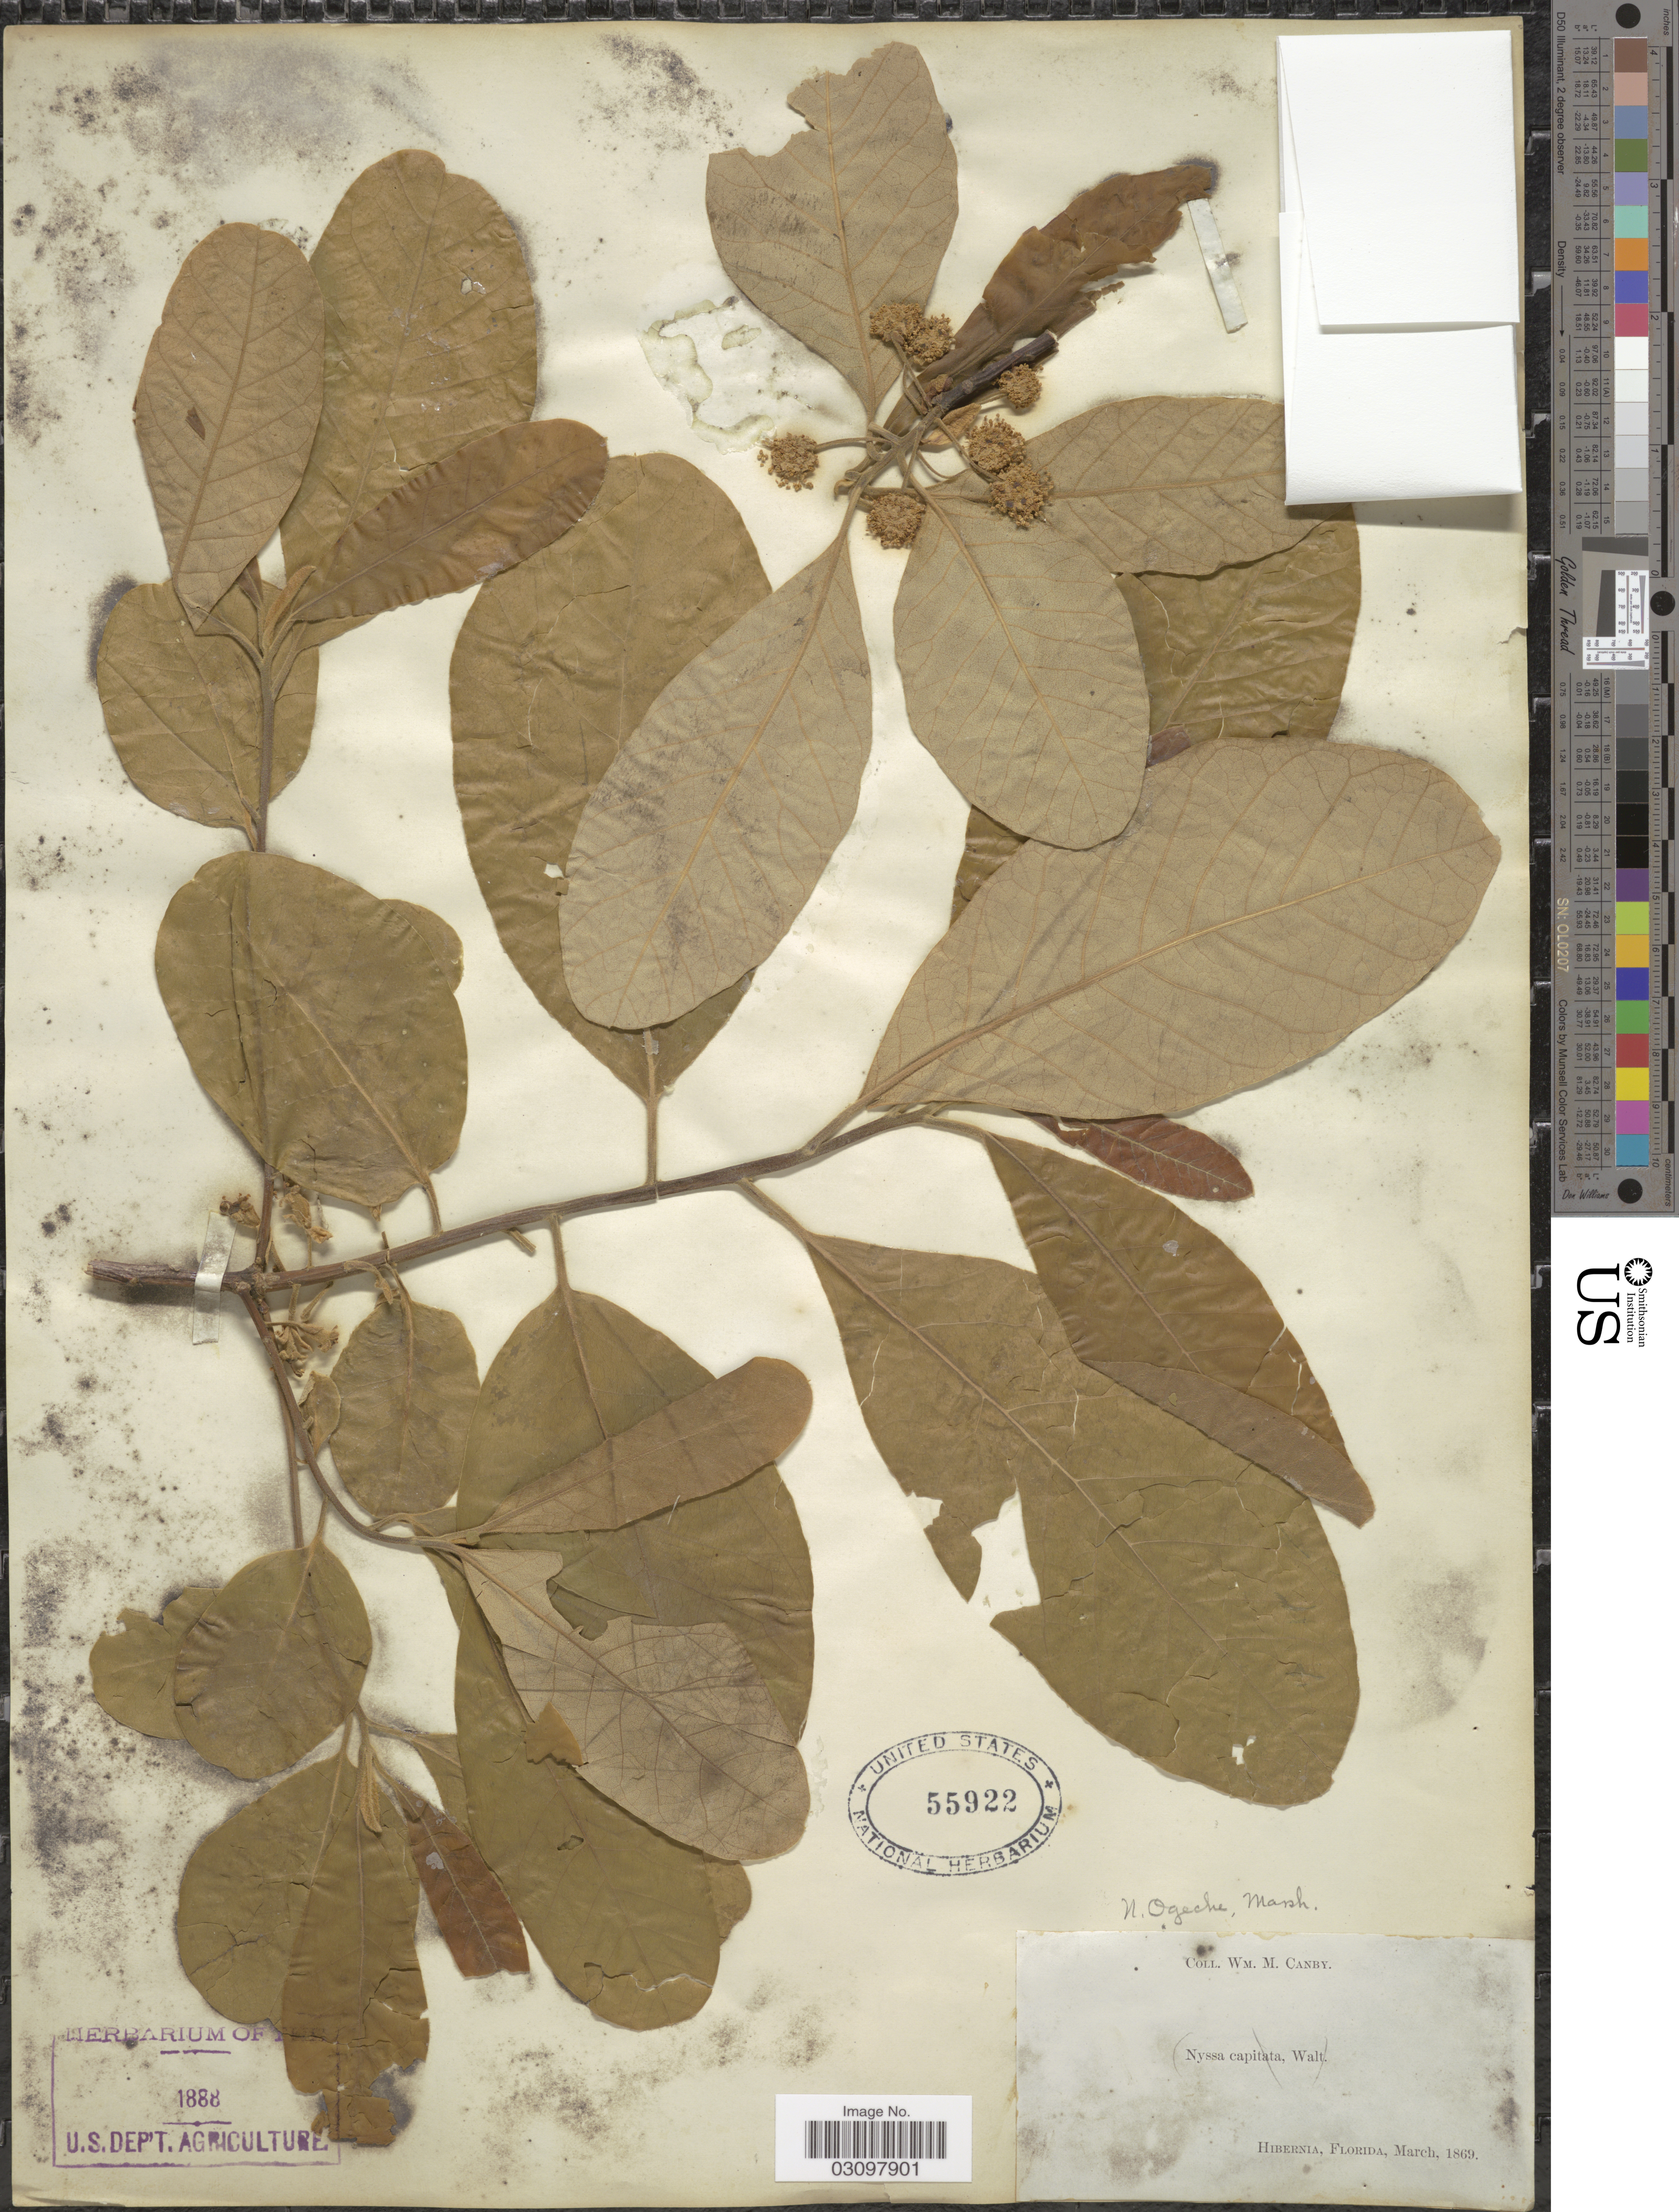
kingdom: Plantae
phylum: Tracheophyta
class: Magnoliopsida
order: Cornales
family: Nyssaceae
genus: Nyssa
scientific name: Nyssa ogeche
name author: W. Bartram ex Marshall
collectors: W. M. Canby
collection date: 1869-03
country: United States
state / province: Florida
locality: Hibernia.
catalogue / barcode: US 55922